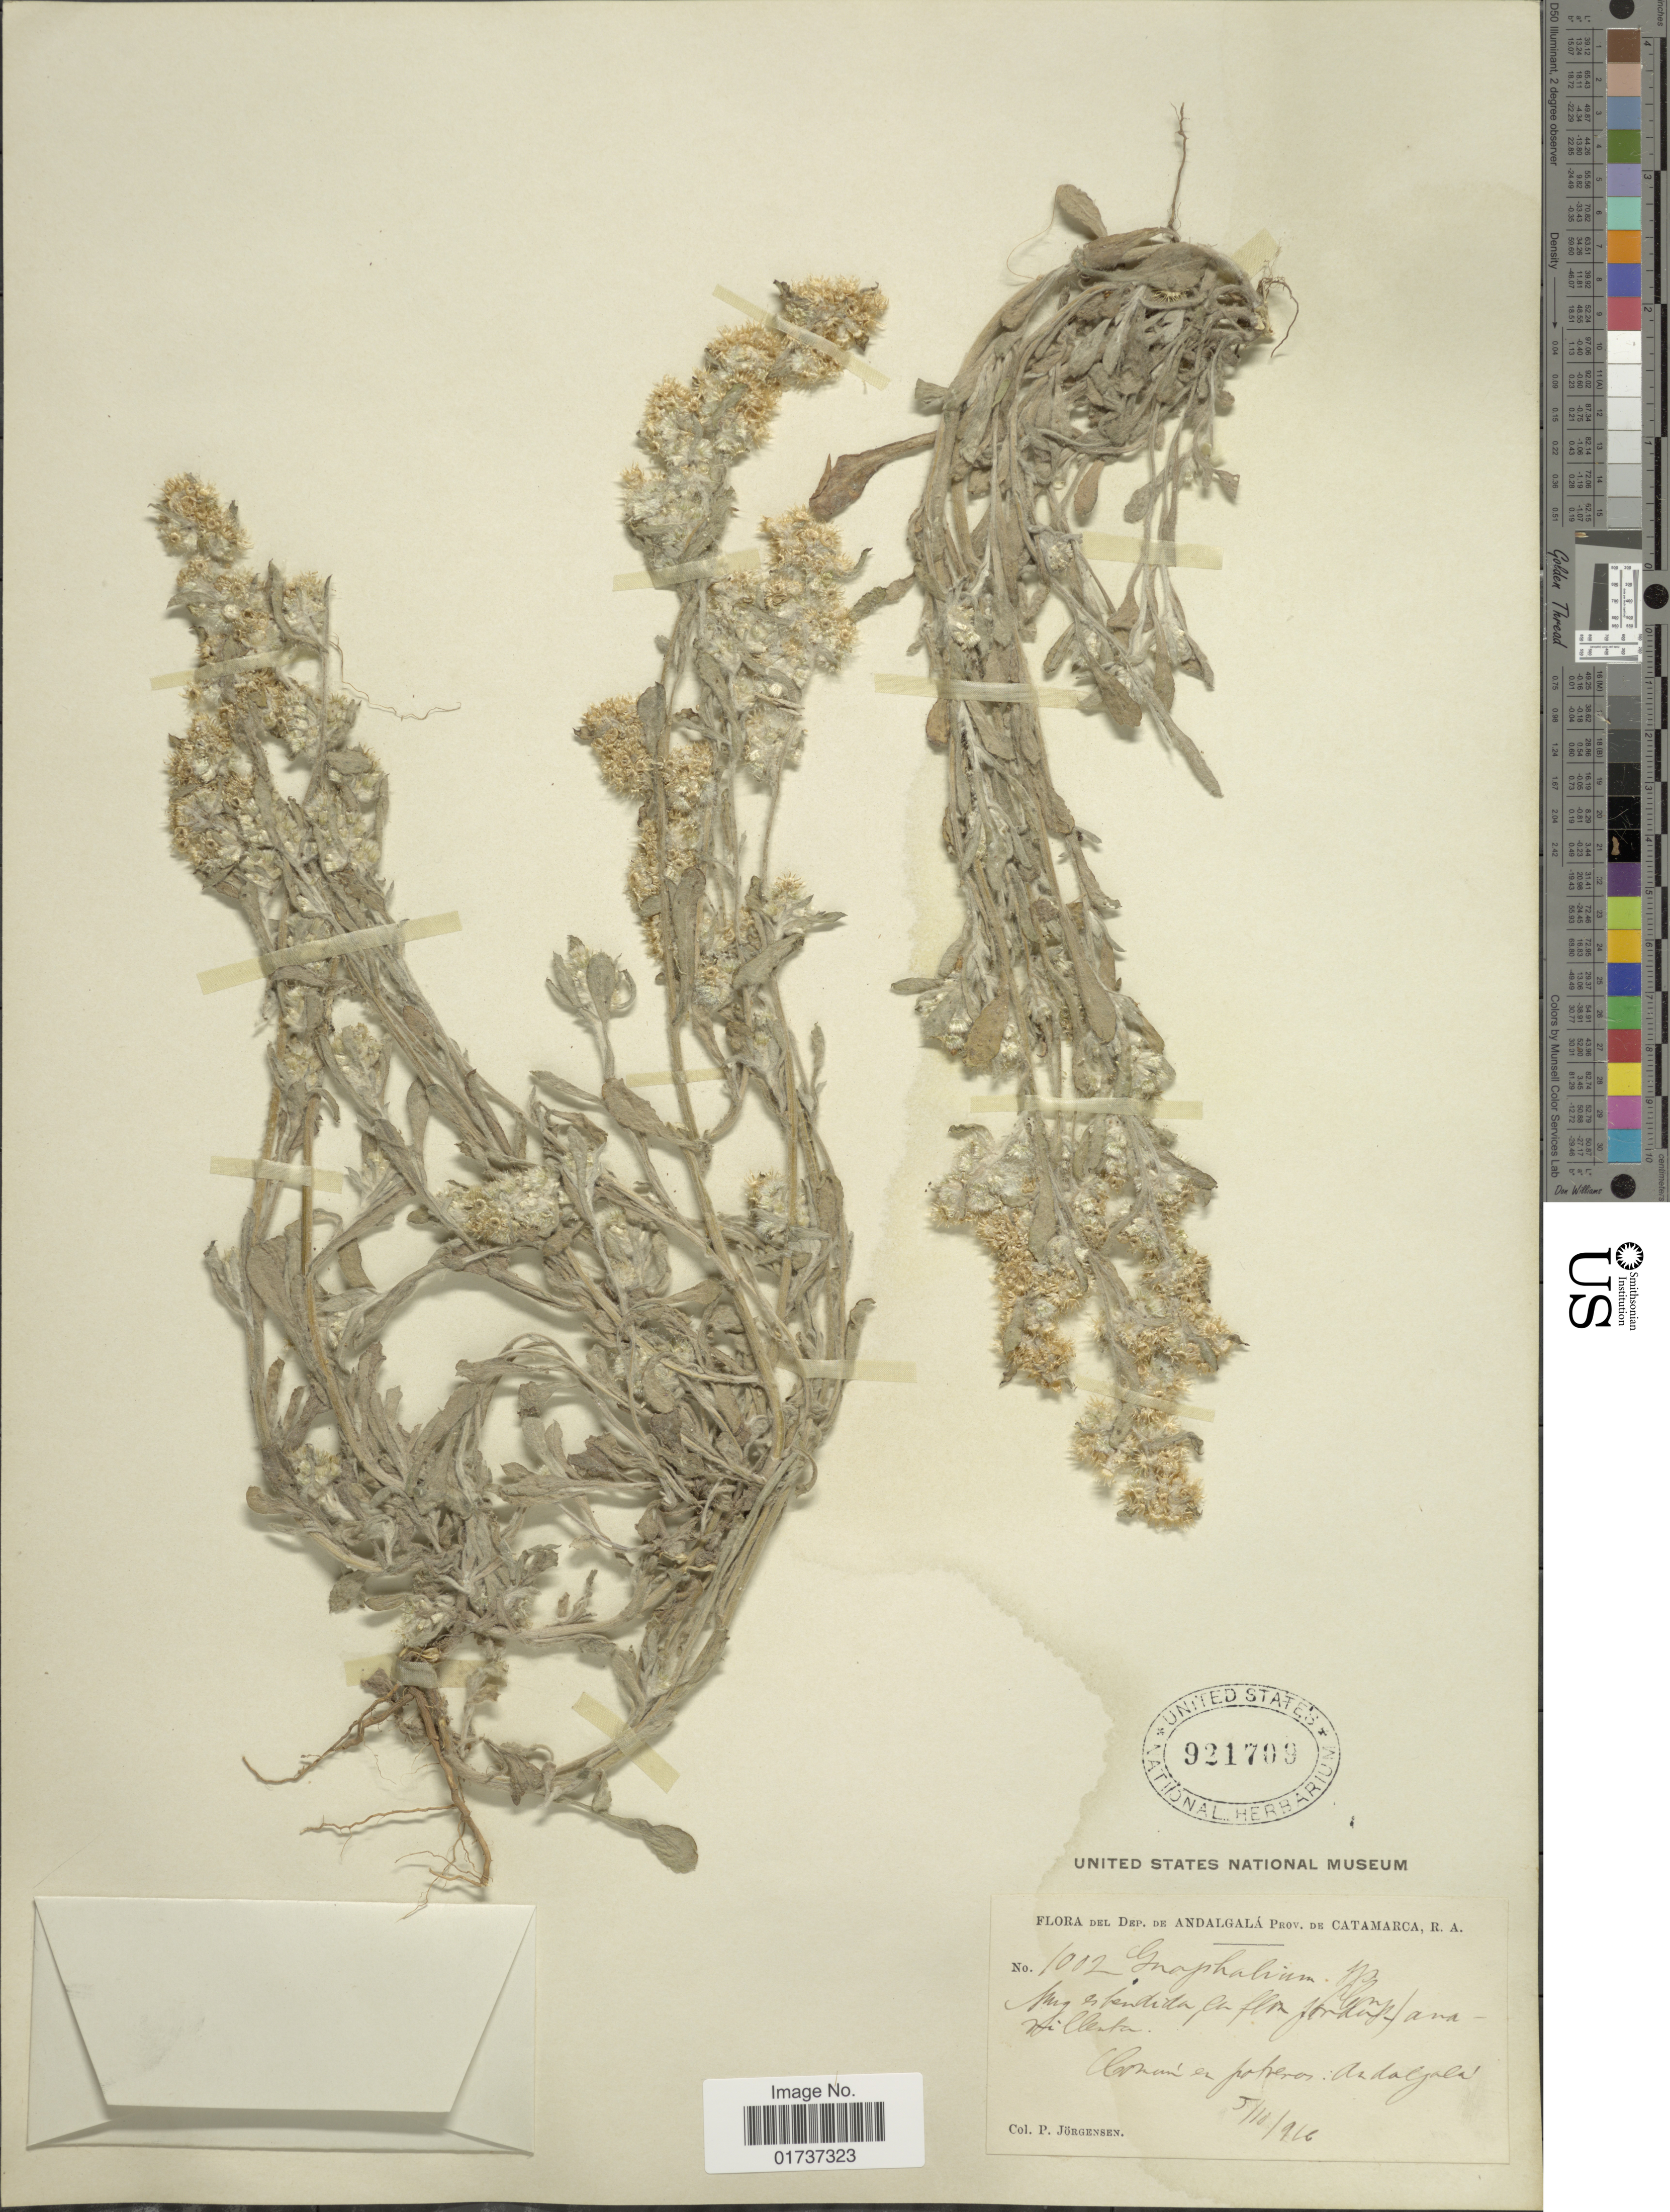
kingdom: Plantae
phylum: Tracheophyta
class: Magnoliopsida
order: Asterales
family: Asteraceae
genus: Gnaphalium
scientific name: Gnaphalium sp.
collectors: P. Jörgensen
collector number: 1002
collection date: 1916-10-05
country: Argentina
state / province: Catamarca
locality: R.A. Dep de Andalgalá, Comun en potreros: Andalgalá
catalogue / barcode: US 921709